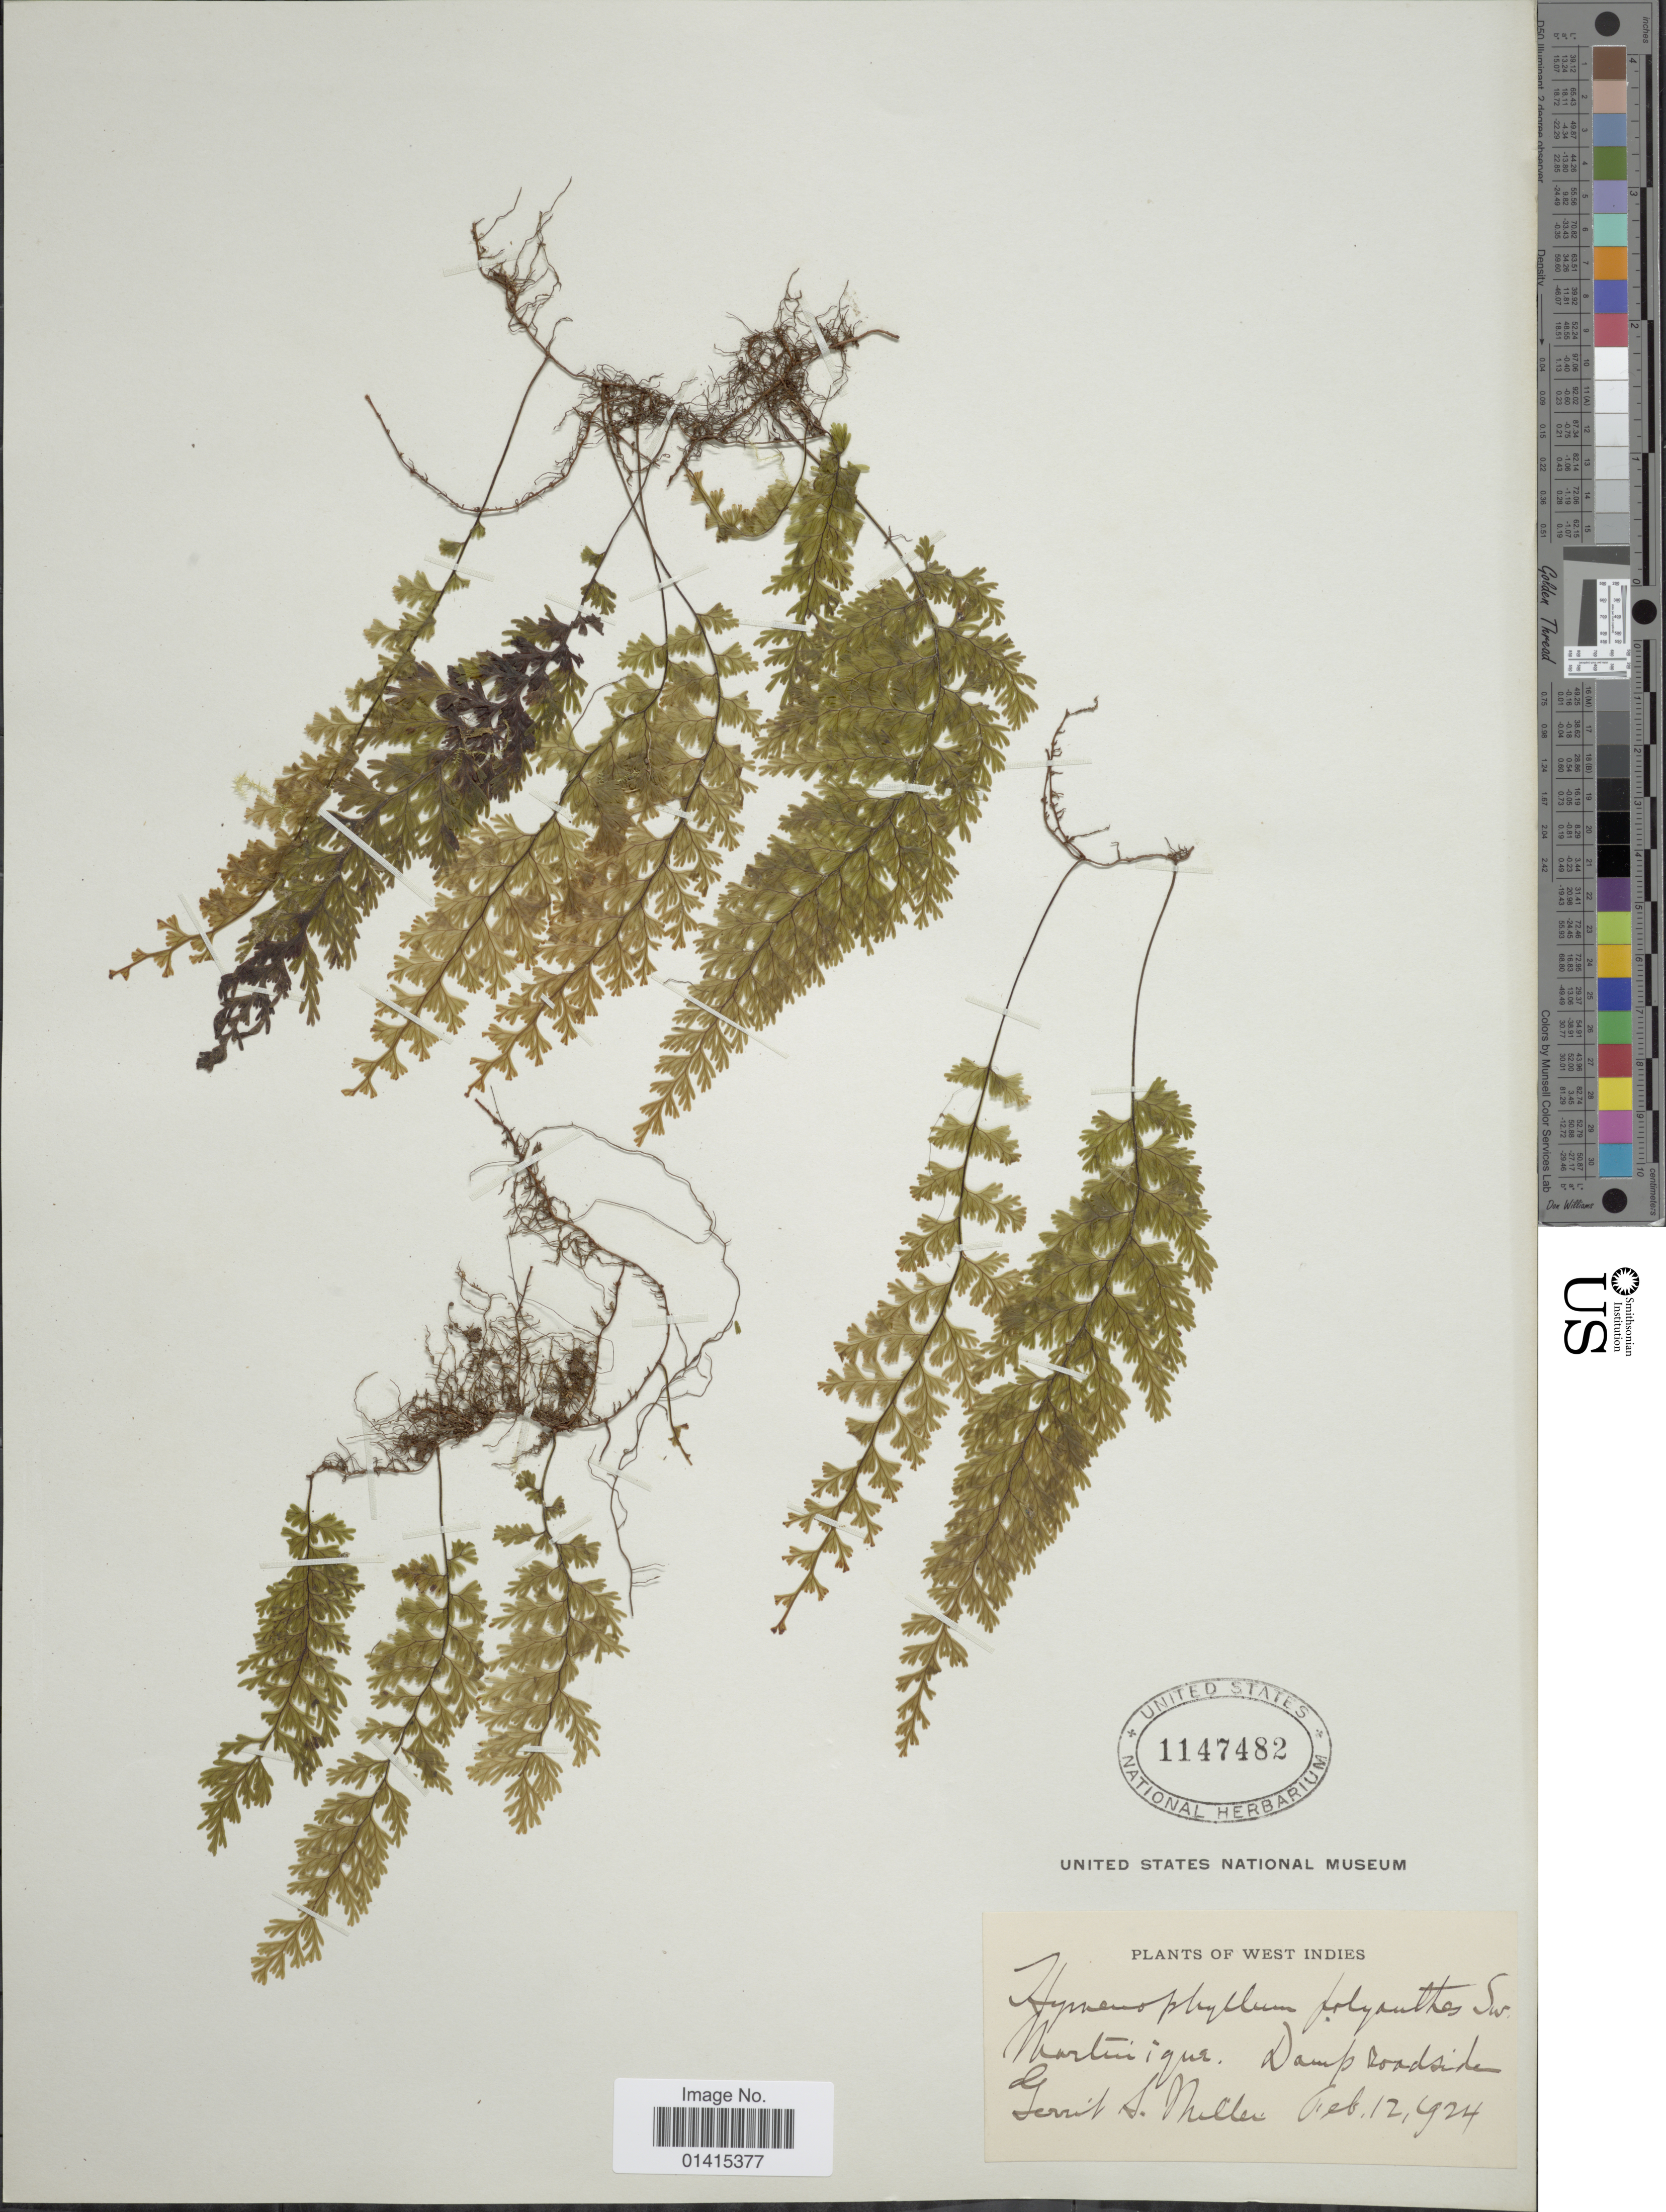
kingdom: Plantae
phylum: Tracheophyta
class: Polypodiopsida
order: Hymenophyllales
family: Hymenophyllaceae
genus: Hymenophyllum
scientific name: Hymenophyllum polyanthos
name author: (Sw.) Sw.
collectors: G. S. Miller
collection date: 1924-02-12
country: Martinique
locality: Martinique, damp roadside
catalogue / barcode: US 1147482